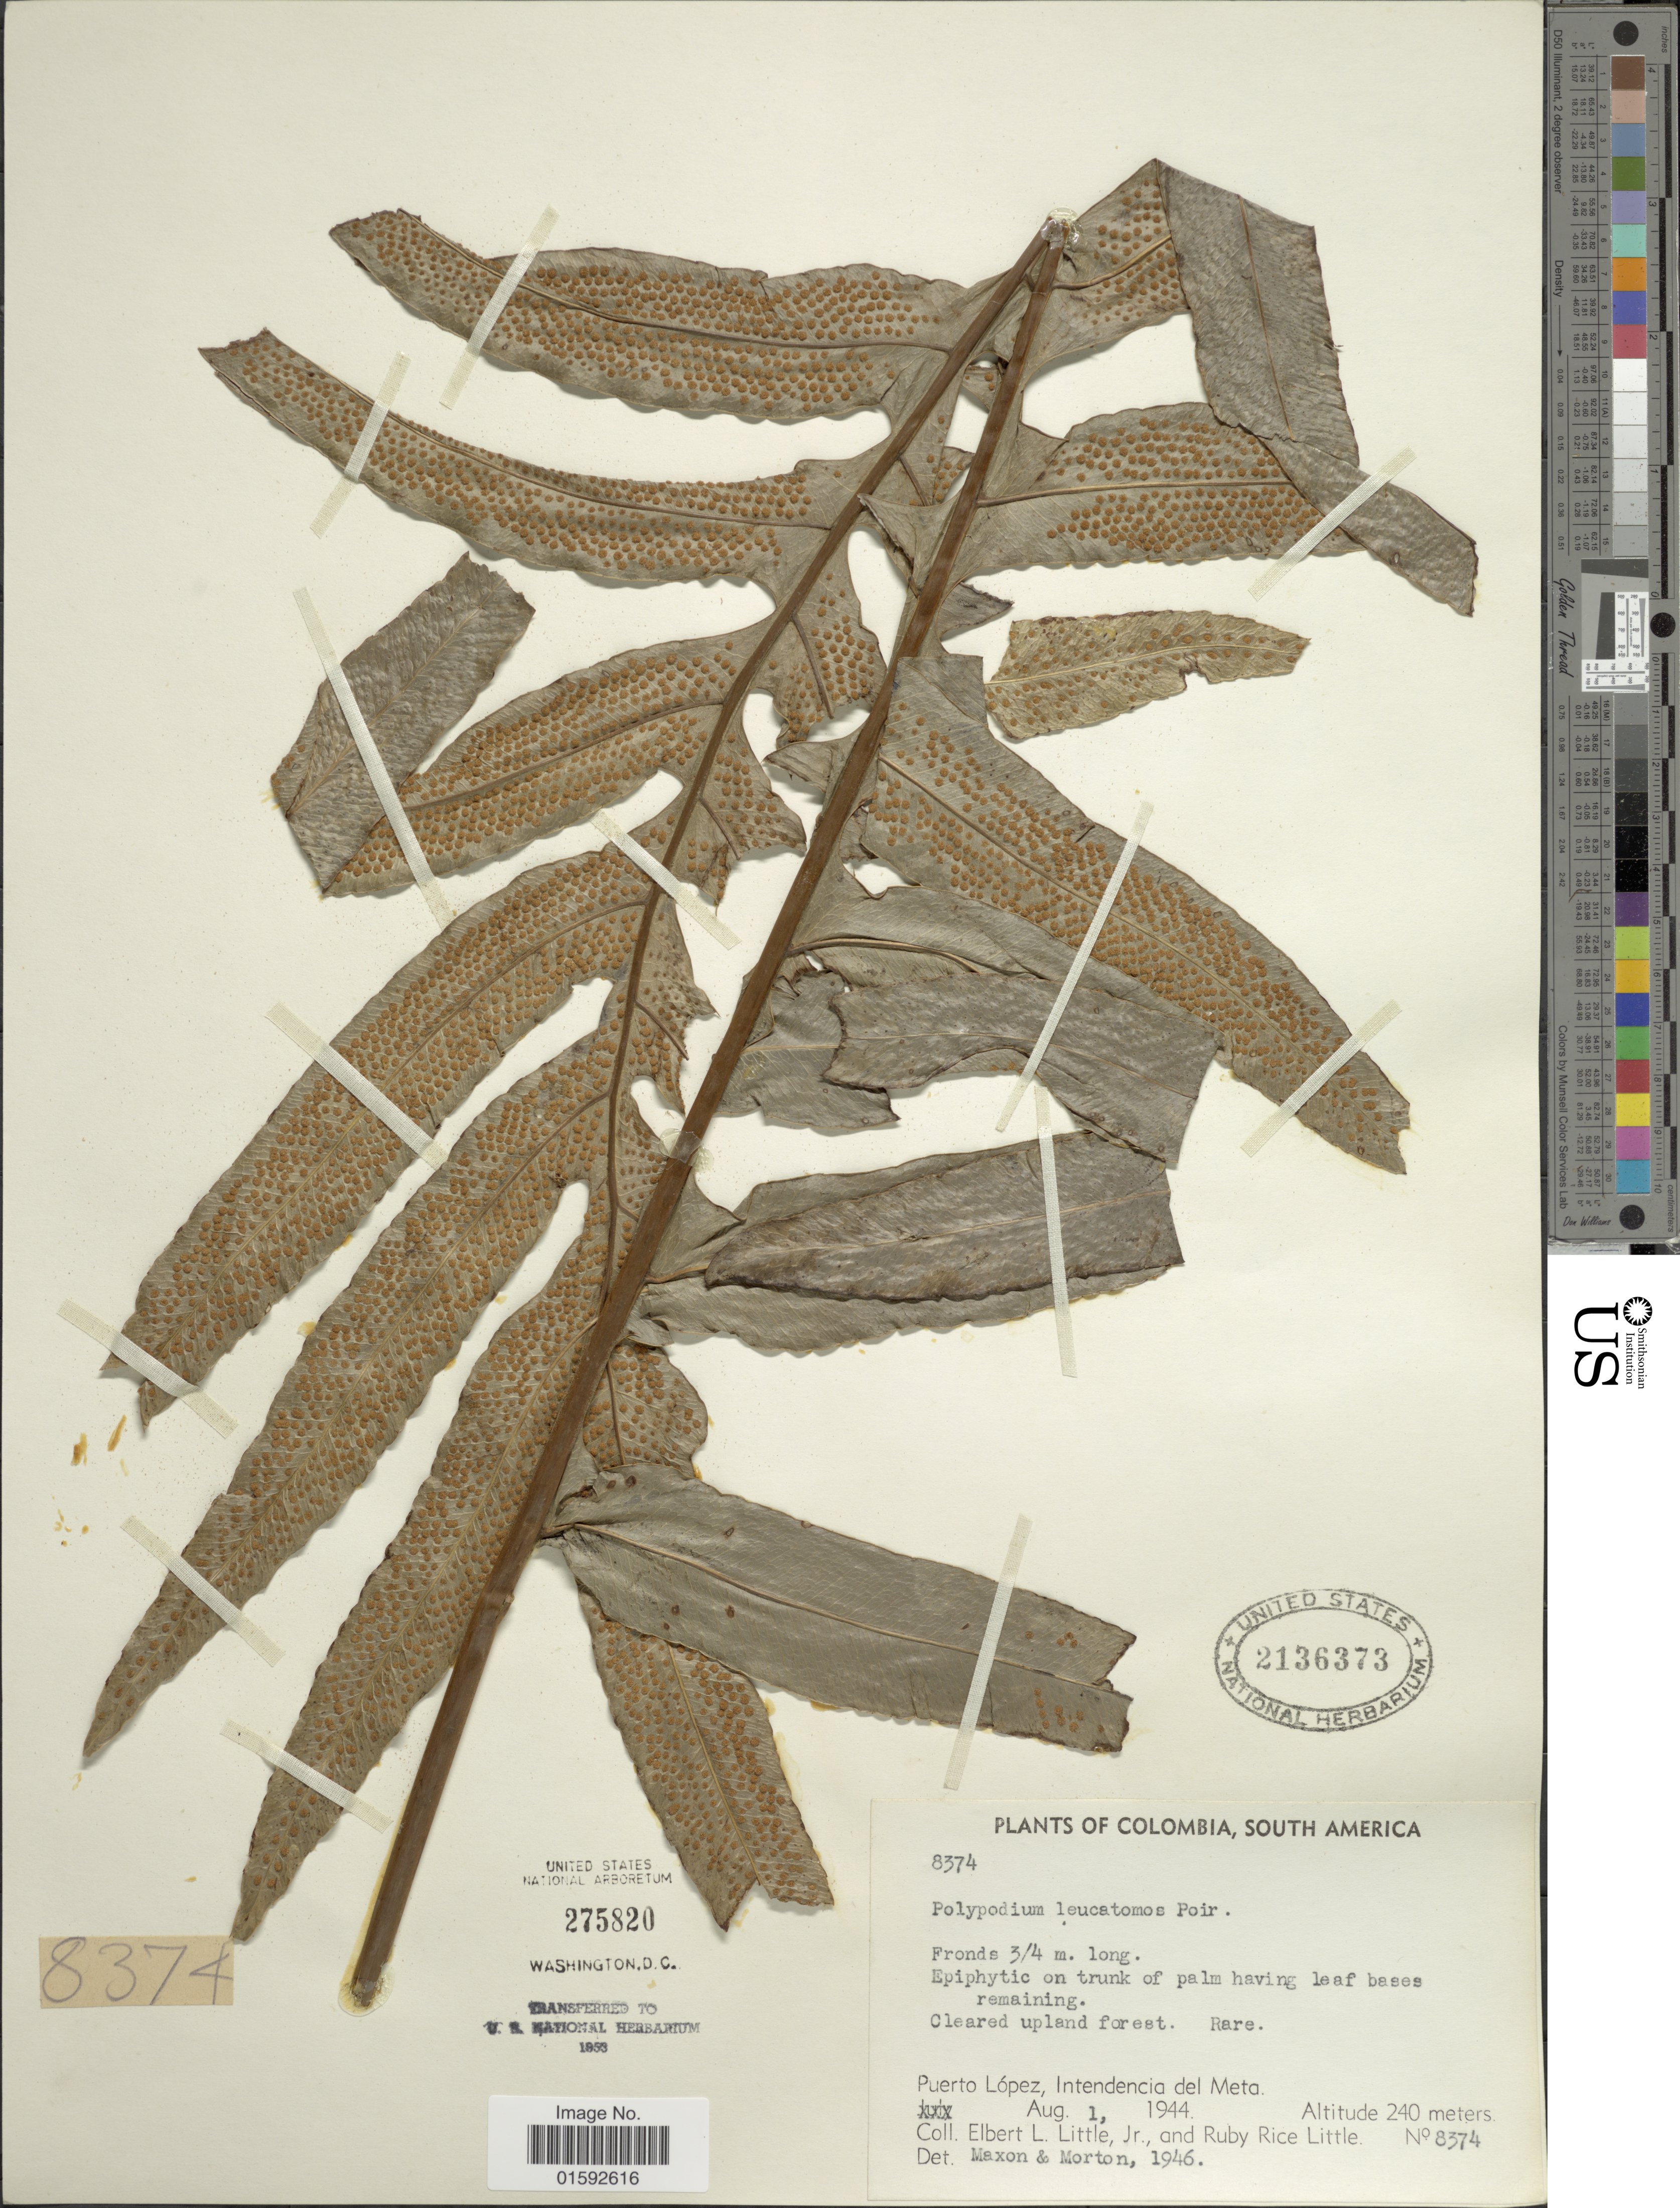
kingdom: Plantae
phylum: Tracheophyta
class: Polypodiopsida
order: Polypodiales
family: Polypodiaceae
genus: Phlebodium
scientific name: Phlebodium decumanum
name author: (Willd.) J. Sm.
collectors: E. L. Little & R. R. Little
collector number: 8374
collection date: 1944-08-01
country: Colombia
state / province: Meta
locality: Colombia, South America, Puerto López, Intendencia del Meta.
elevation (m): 240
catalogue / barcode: US 2136373